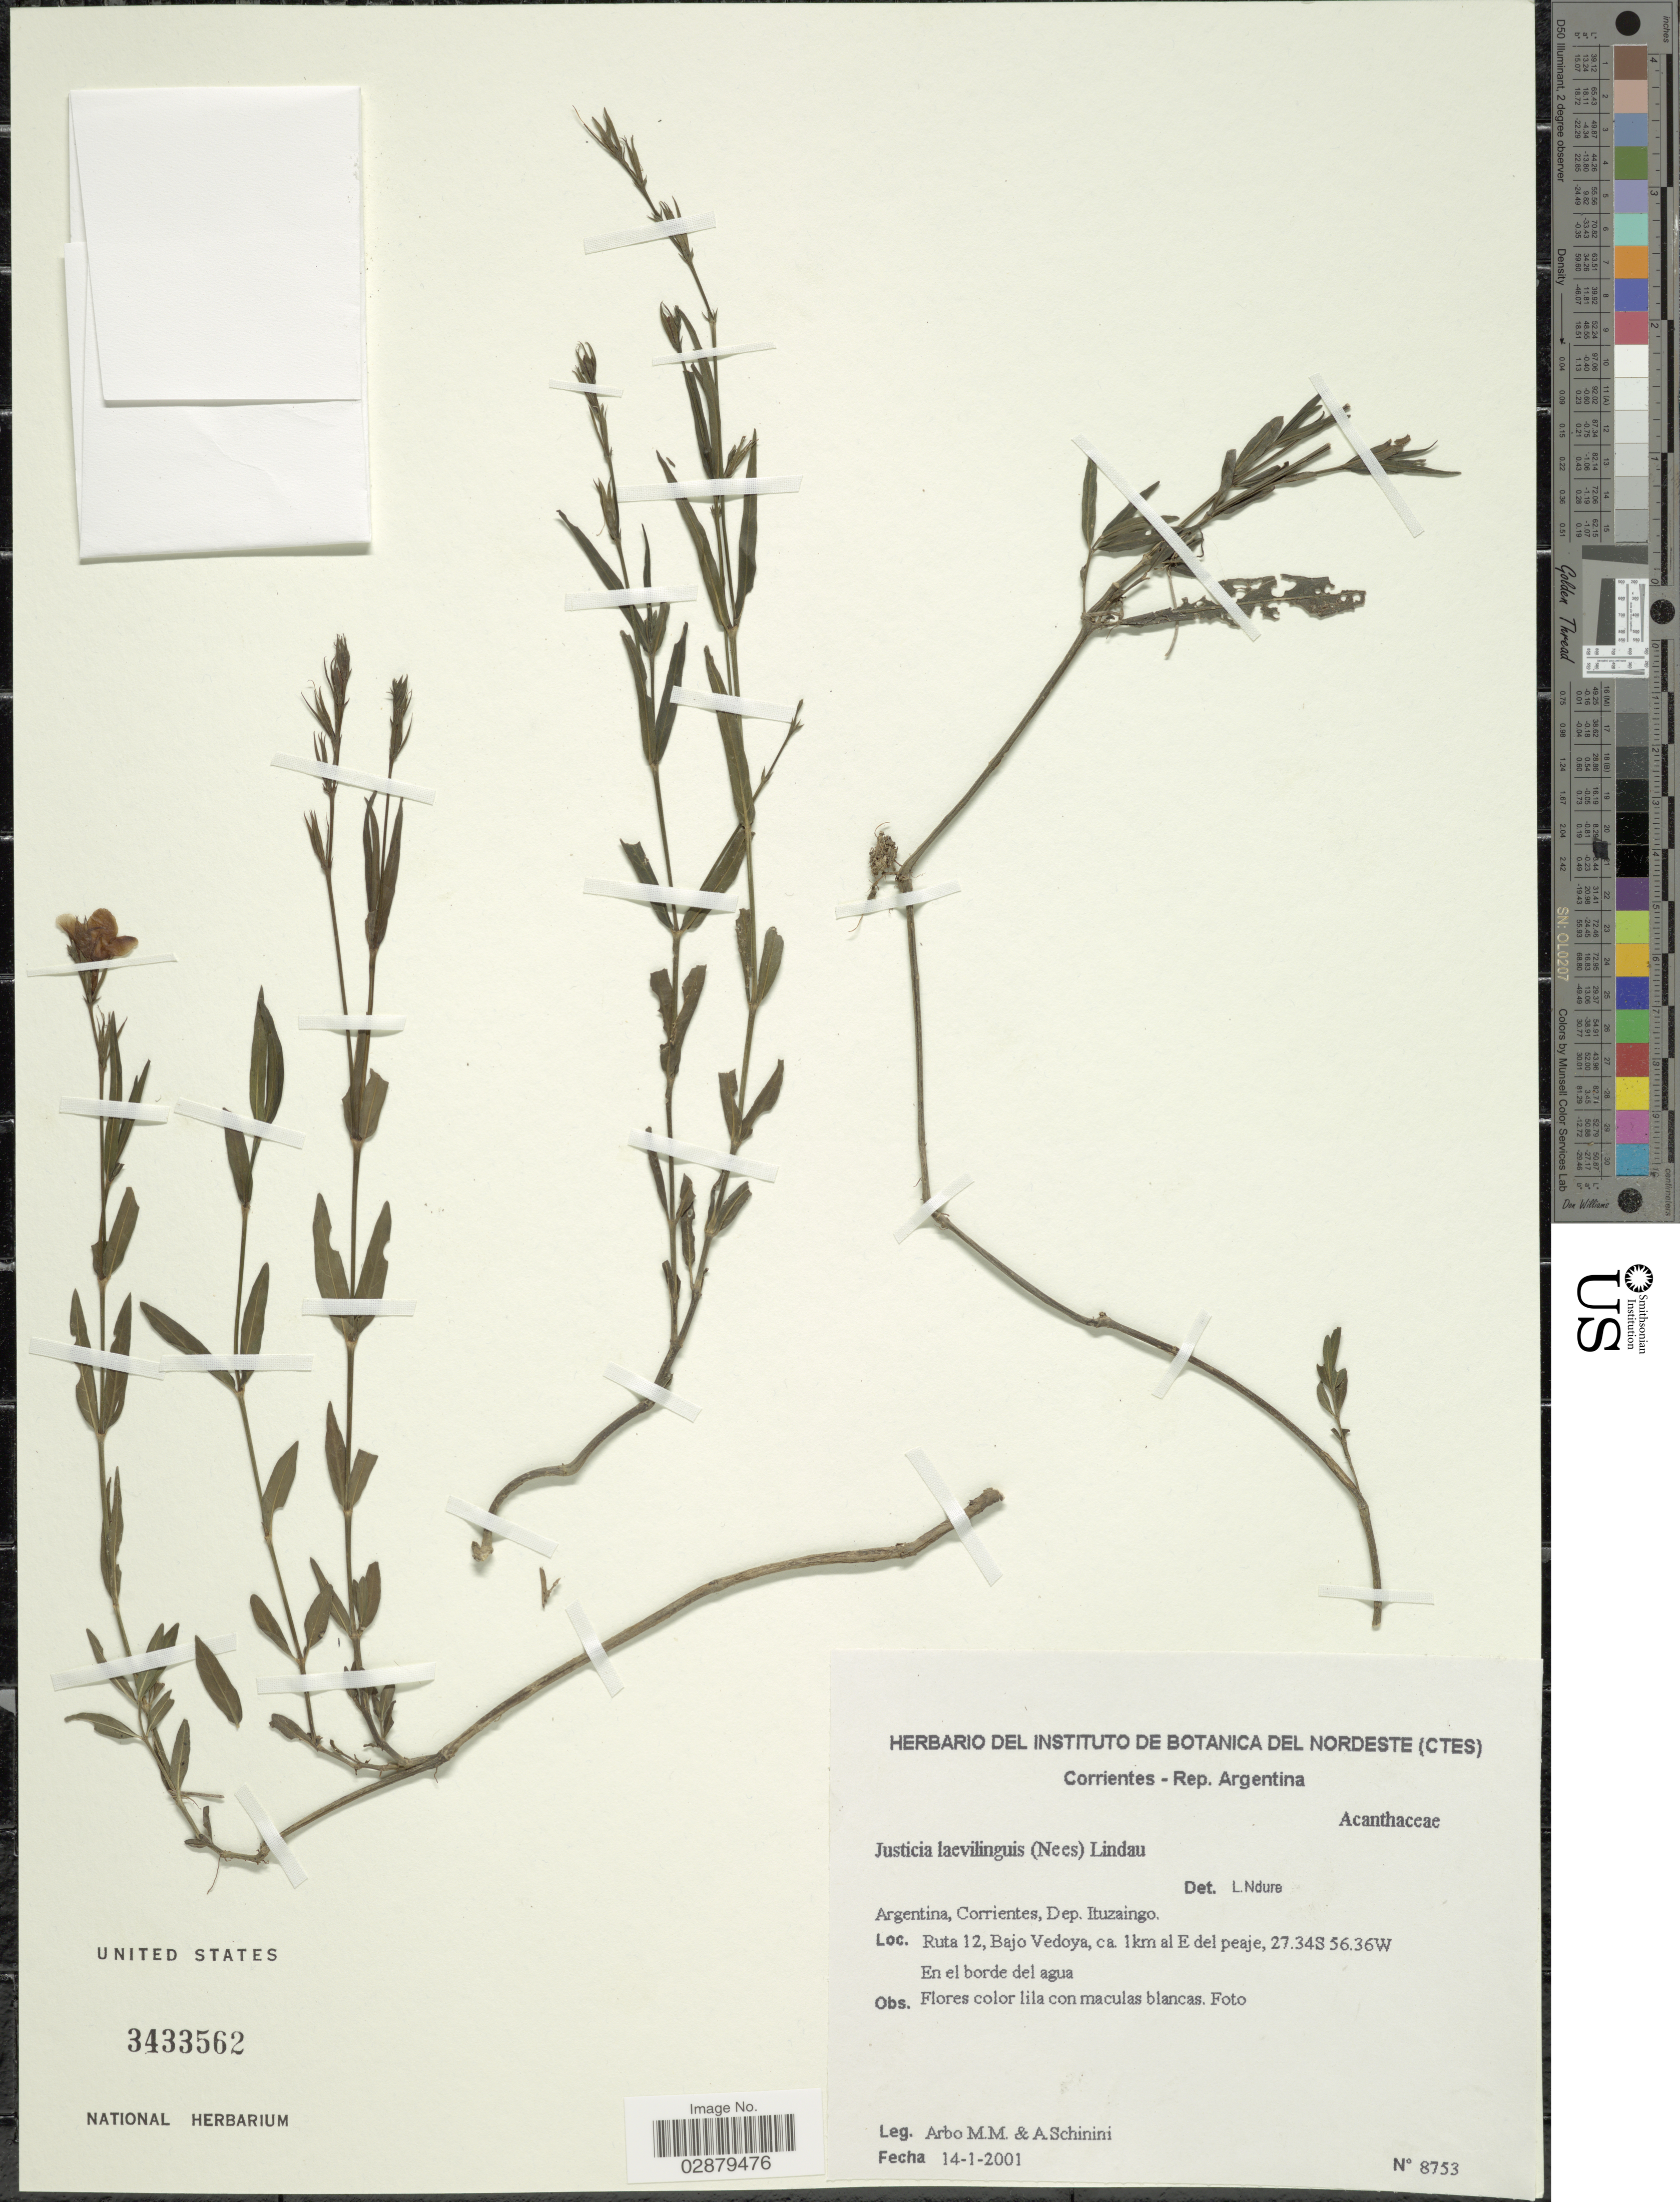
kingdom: Plantae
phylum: Tracheophyta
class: Magnoliopsida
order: Lamiales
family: Acanthaceae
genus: Justicia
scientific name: Justicia laevilinguis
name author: (Nees) Lindau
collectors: M. M. Arbo & A. Schinini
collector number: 8753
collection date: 2001-01-14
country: Argentina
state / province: Corrientes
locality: Dep. Ituzaingo. Ruta 12, Bajo Vedoya, ca. 1km E al E del peaje. En el borde del agua.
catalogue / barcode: US 3433562